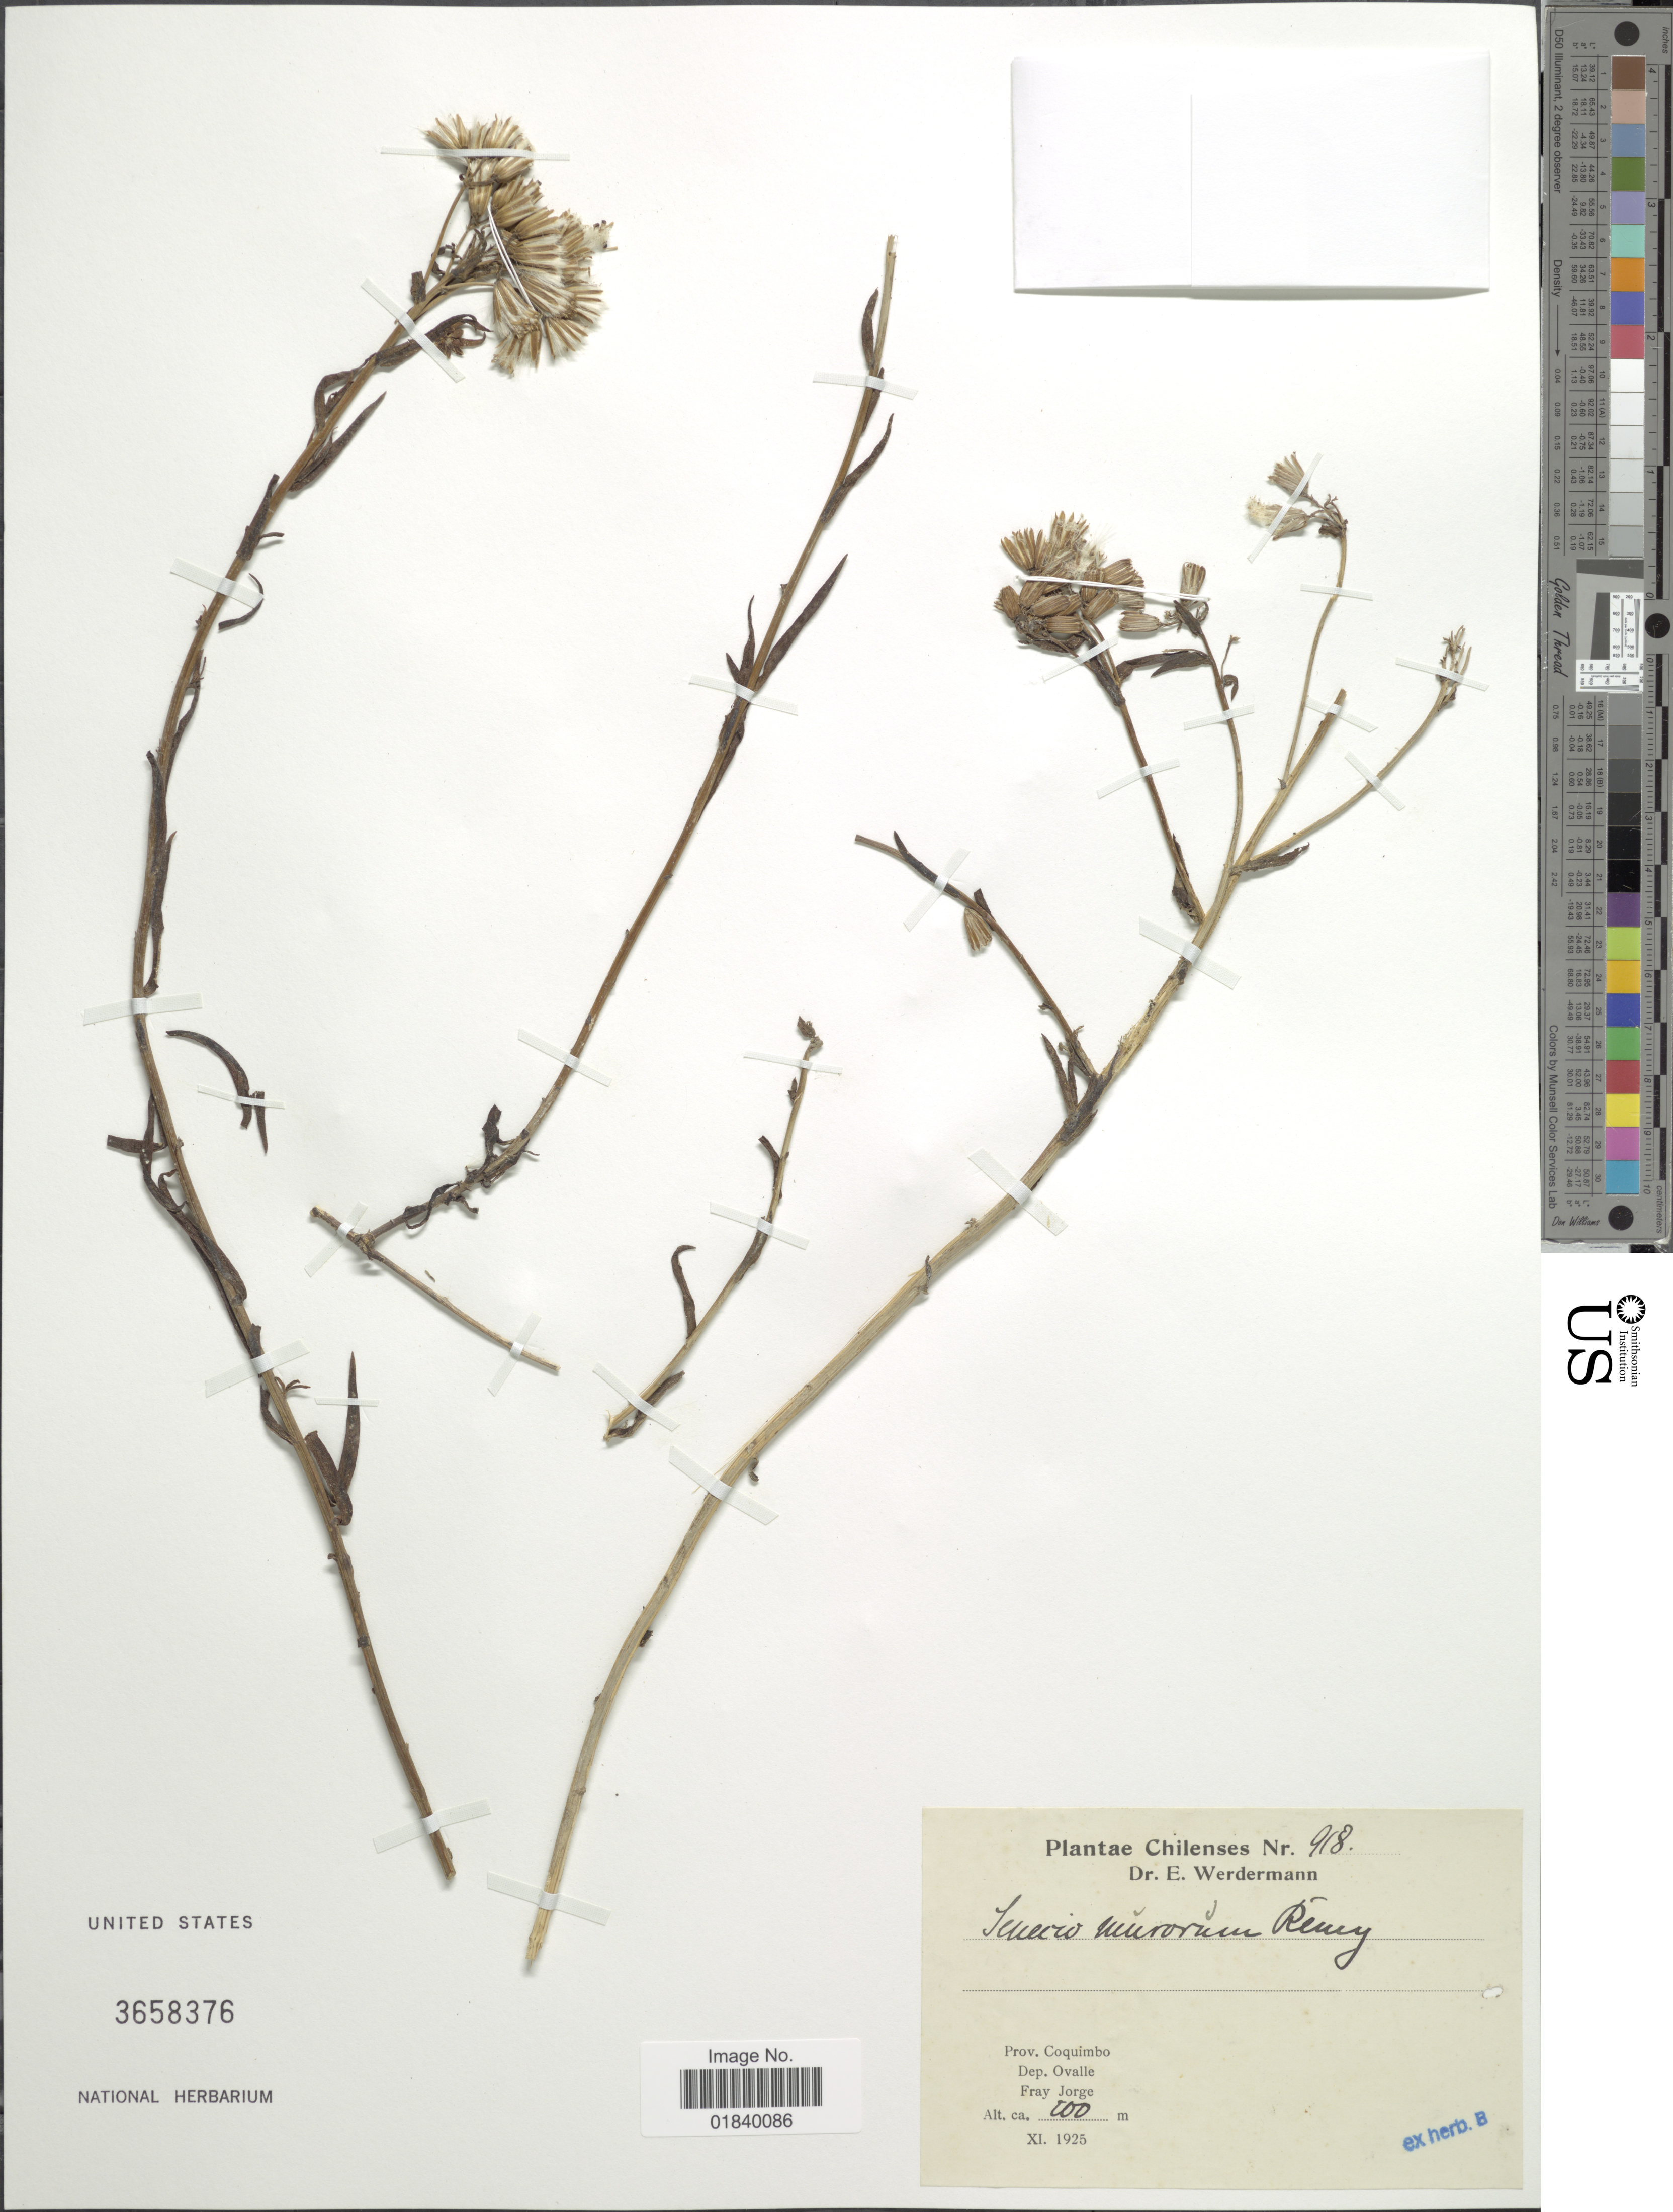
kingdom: Plantae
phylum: Tracheophyta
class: Magnoliopsida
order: Asterales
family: Asteraceae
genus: Senecio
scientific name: Senecio murorum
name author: J. Rémy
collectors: E. Werdermann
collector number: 918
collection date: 1925-11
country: Chile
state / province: Coquimbo (IV)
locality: Prov. Coquimbo, Dep, Ovalle. Fray Jorge.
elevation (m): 100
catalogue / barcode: US 3658376